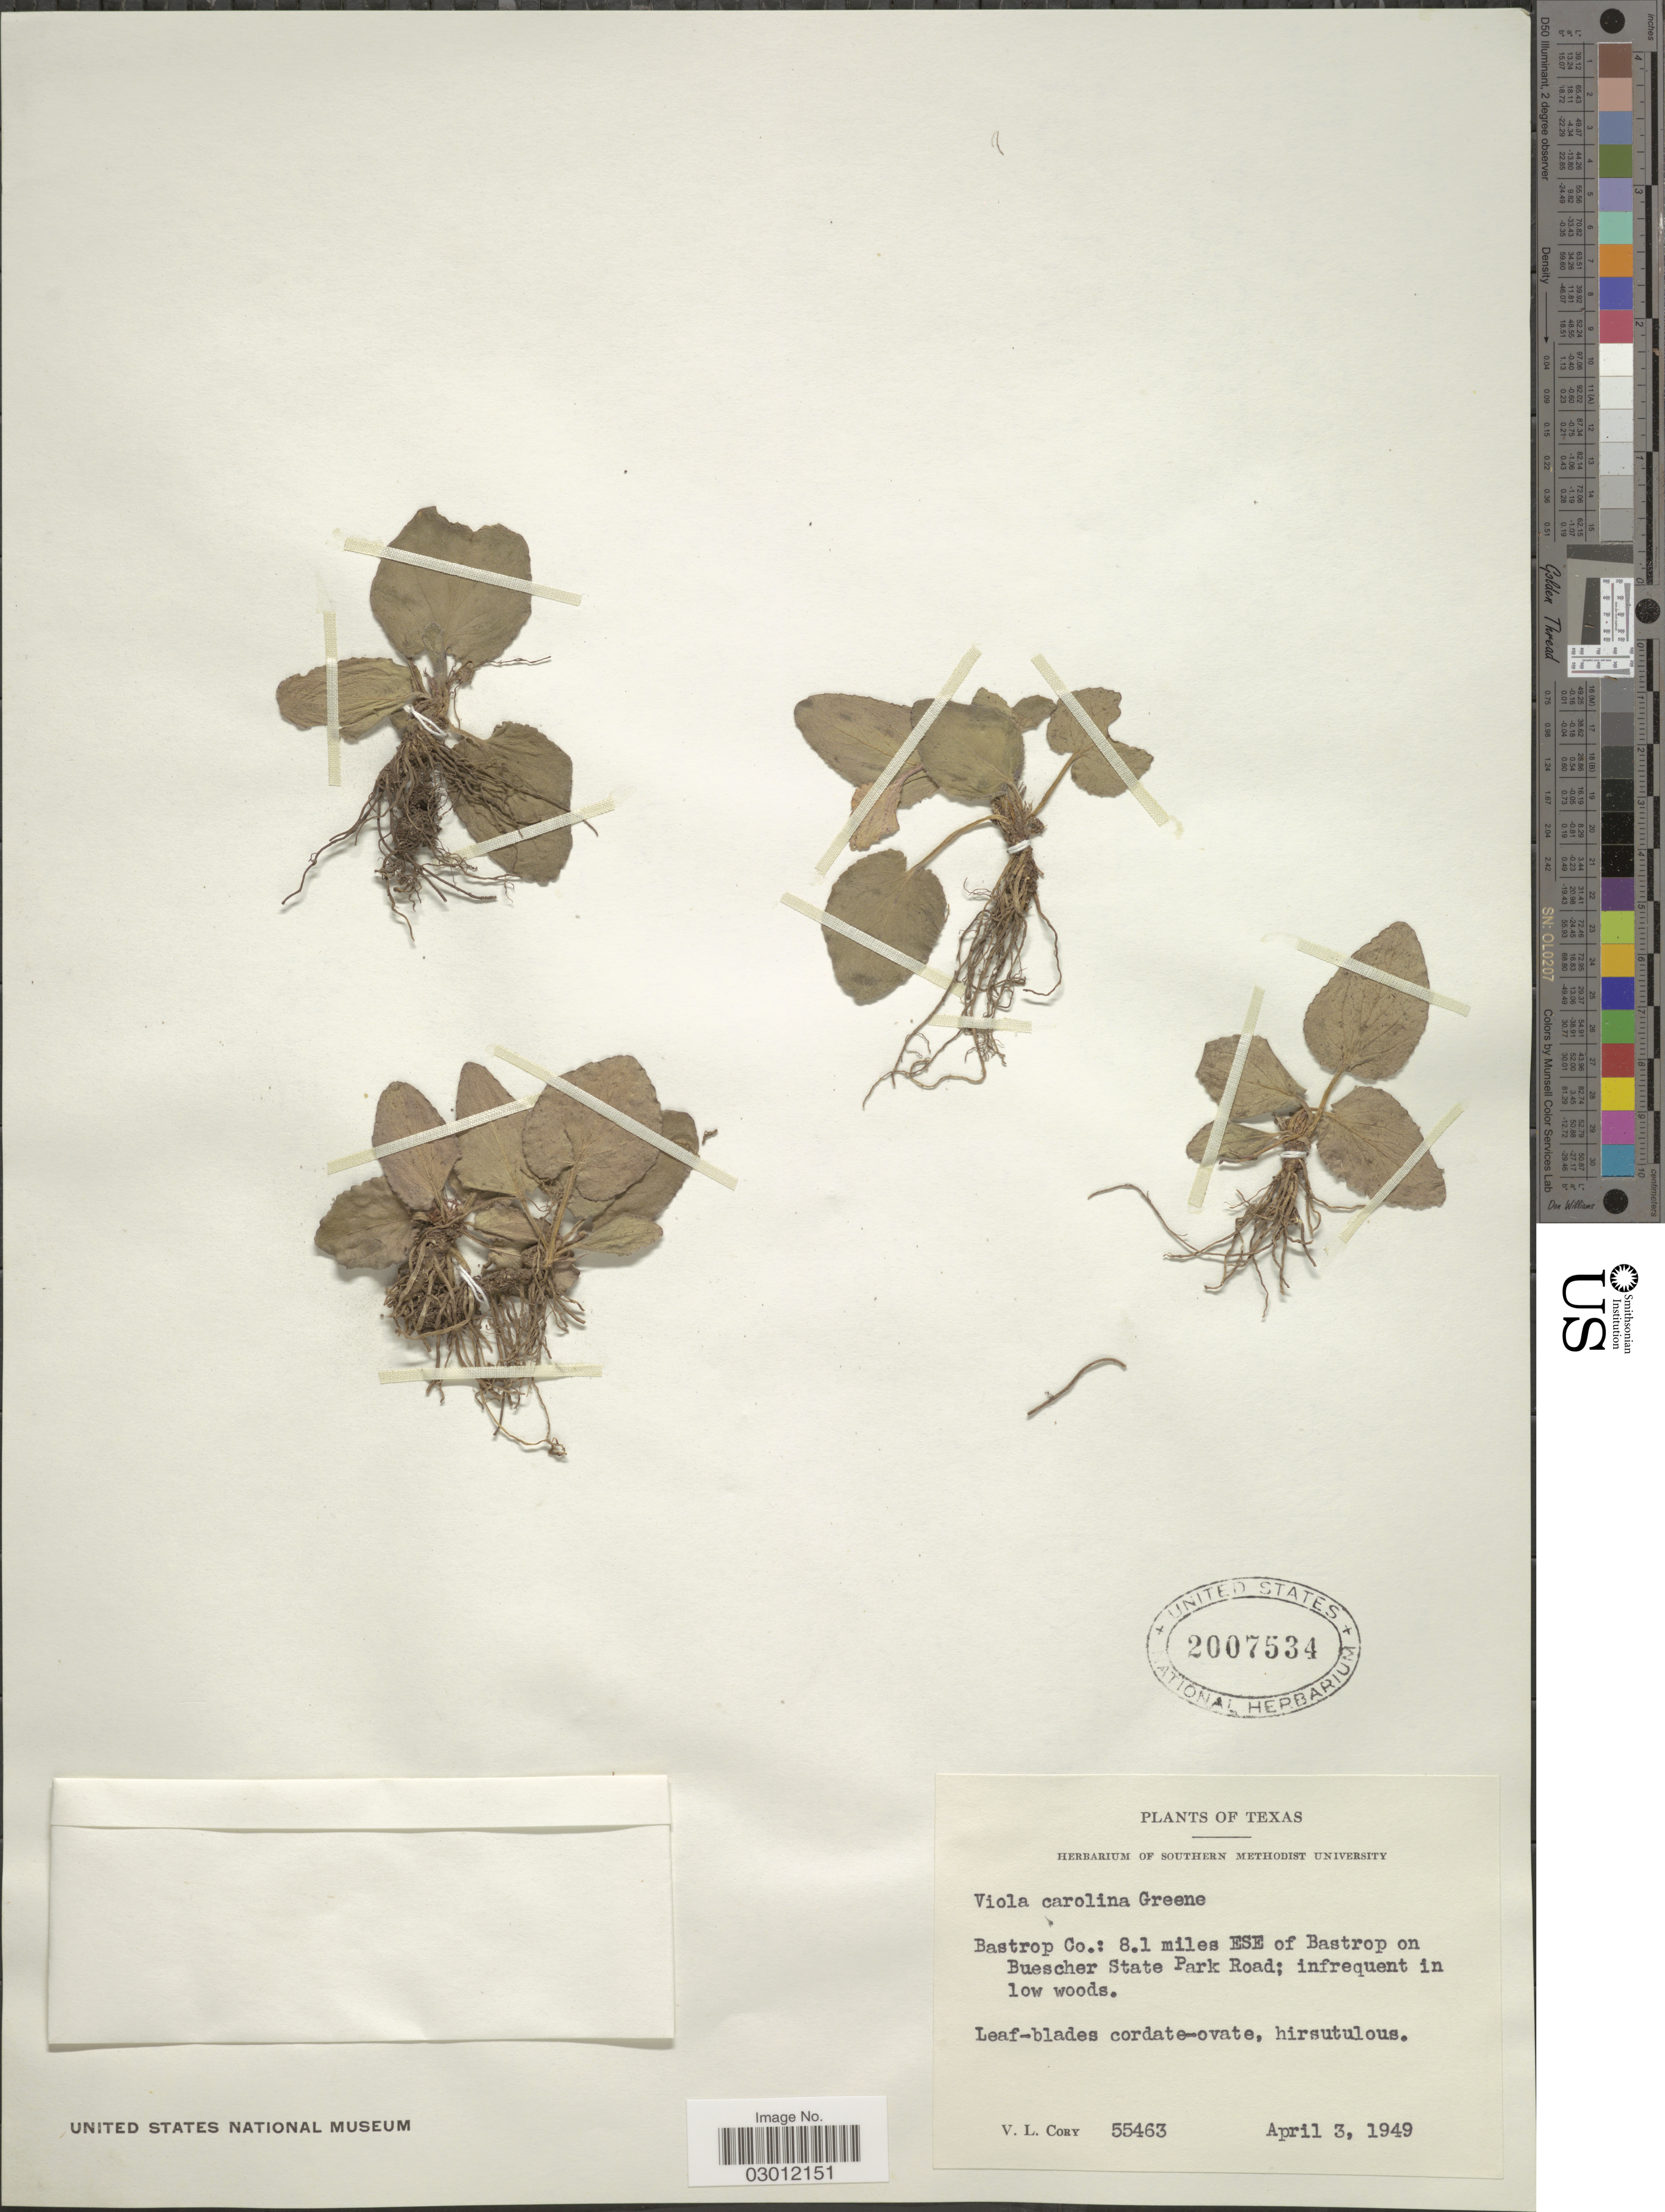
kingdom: Plantae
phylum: Tracheophyta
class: Magnoliopsida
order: Malpighiales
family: Violaceae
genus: Viola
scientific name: Viola carolina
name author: Greene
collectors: V. Cory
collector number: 55463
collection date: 1949-04-03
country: United States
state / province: Texas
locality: Bastrop Co.: 8.1 miles ESE of Bastrop on Buescher State Park Road.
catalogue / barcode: US 2007534